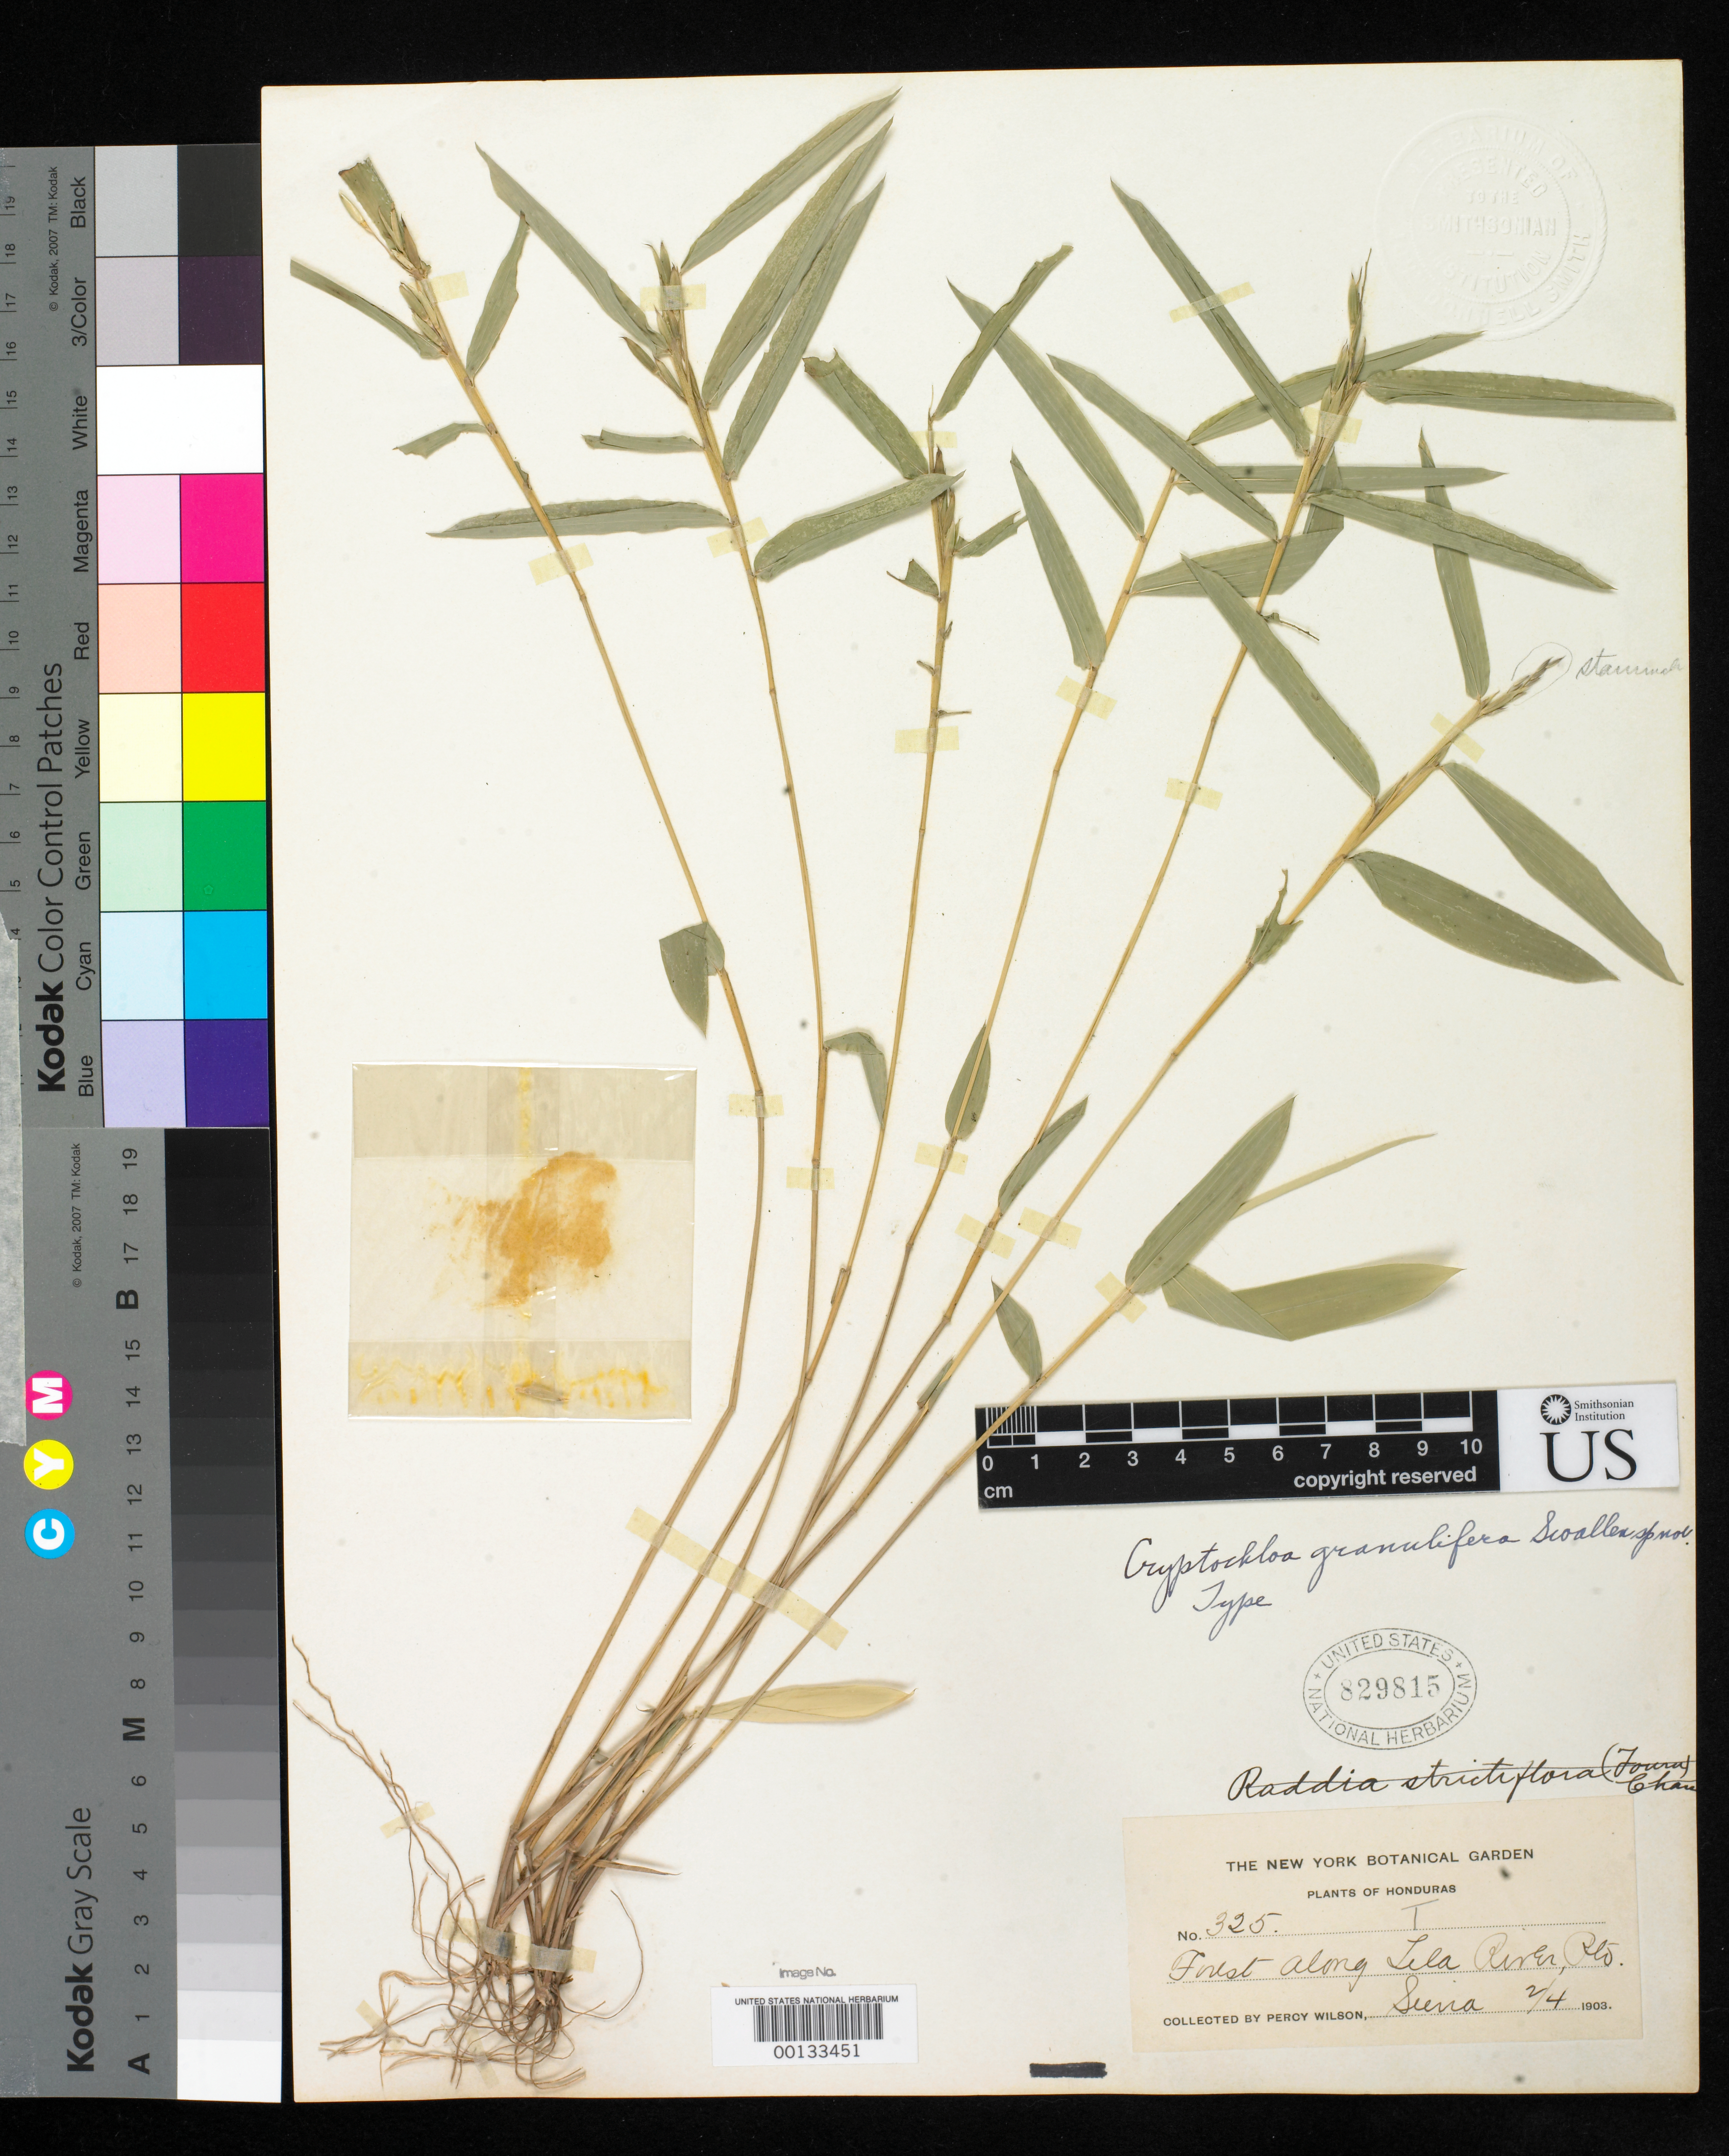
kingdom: Plantae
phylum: Tracheophyta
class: Liliopsida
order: Poales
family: Poaceae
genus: Cryptochloa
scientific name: Cryptochloa granulifera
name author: Swallen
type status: Holotype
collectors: P. Wilson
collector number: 325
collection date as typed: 04 Feb 1903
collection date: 1903-02-04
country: Honduras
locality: Puerto Siena, Tela River.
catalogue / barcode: US 829815